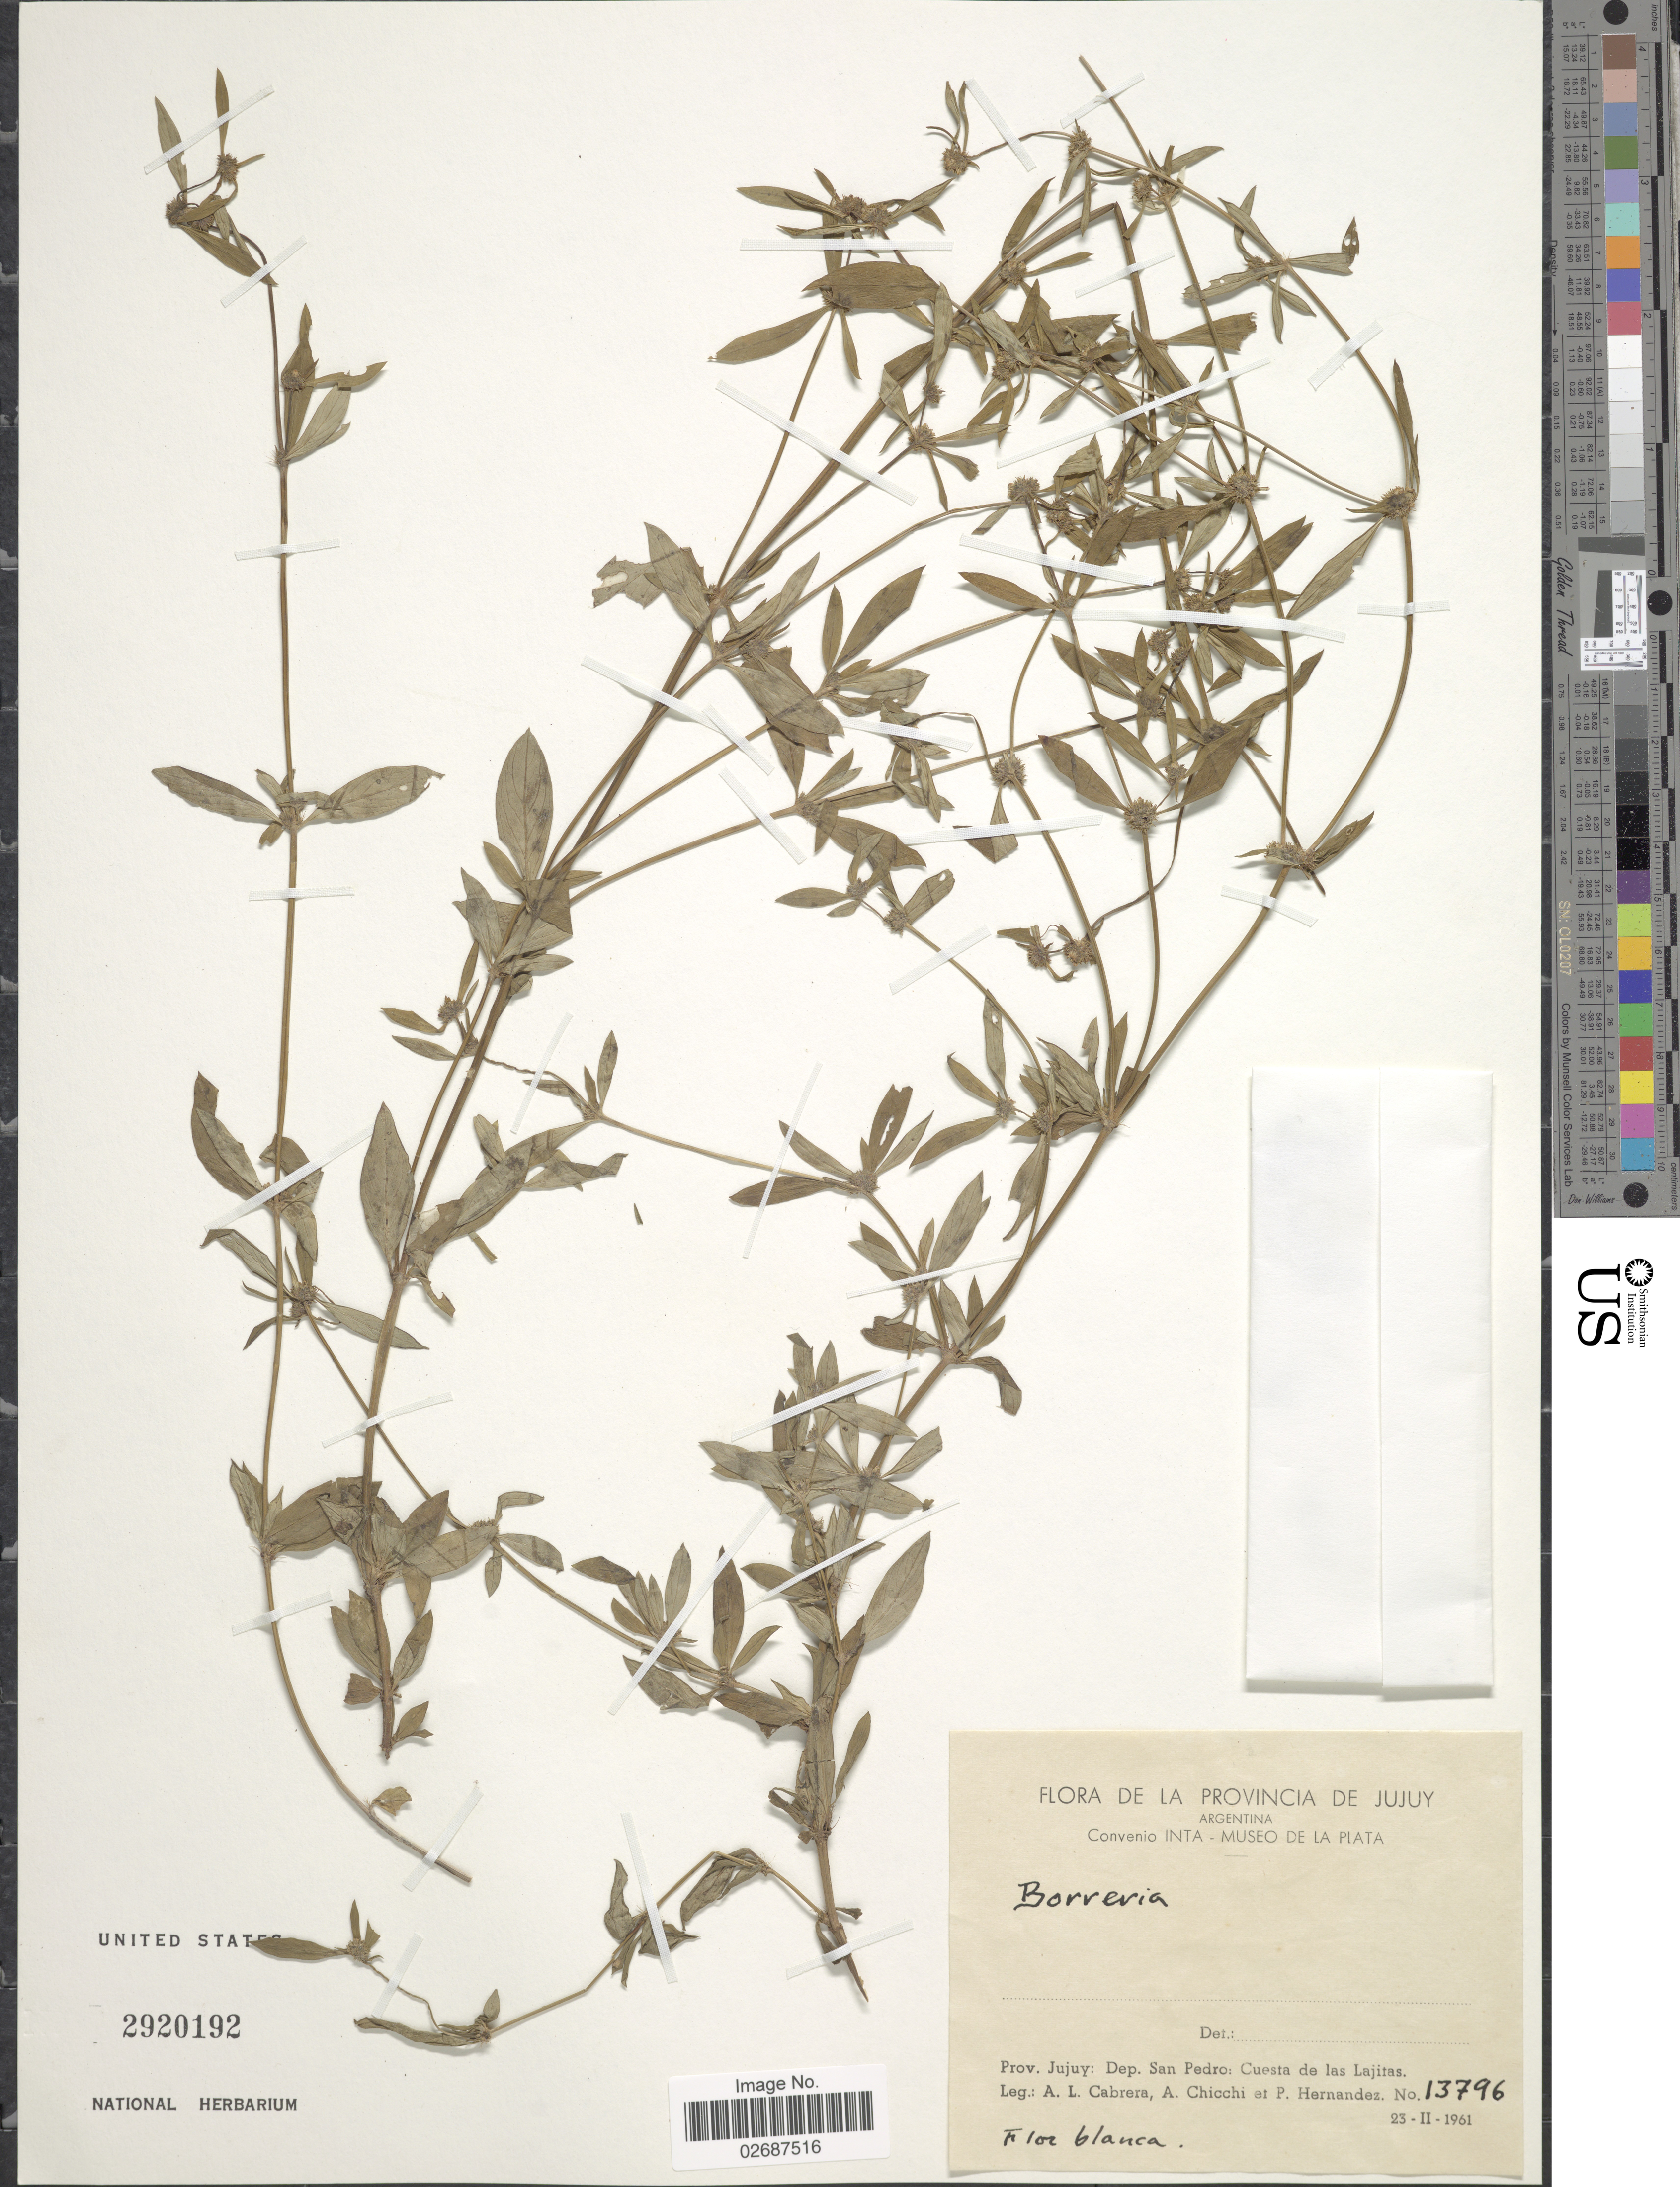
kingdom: Plantae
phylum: Tracheophyta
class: Magnoliopsida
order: Gentianales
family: Rubiaceae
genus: Borreria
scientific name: Borreria sp.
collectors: A. L. Cabrera, A. Chicchi & P. Hernandez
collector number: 13796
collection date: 1961-02-23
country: Argentina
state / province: Jujuy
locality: Dep. San Pedros: Cuesta de las Lajitas.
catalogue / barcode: US 2920192